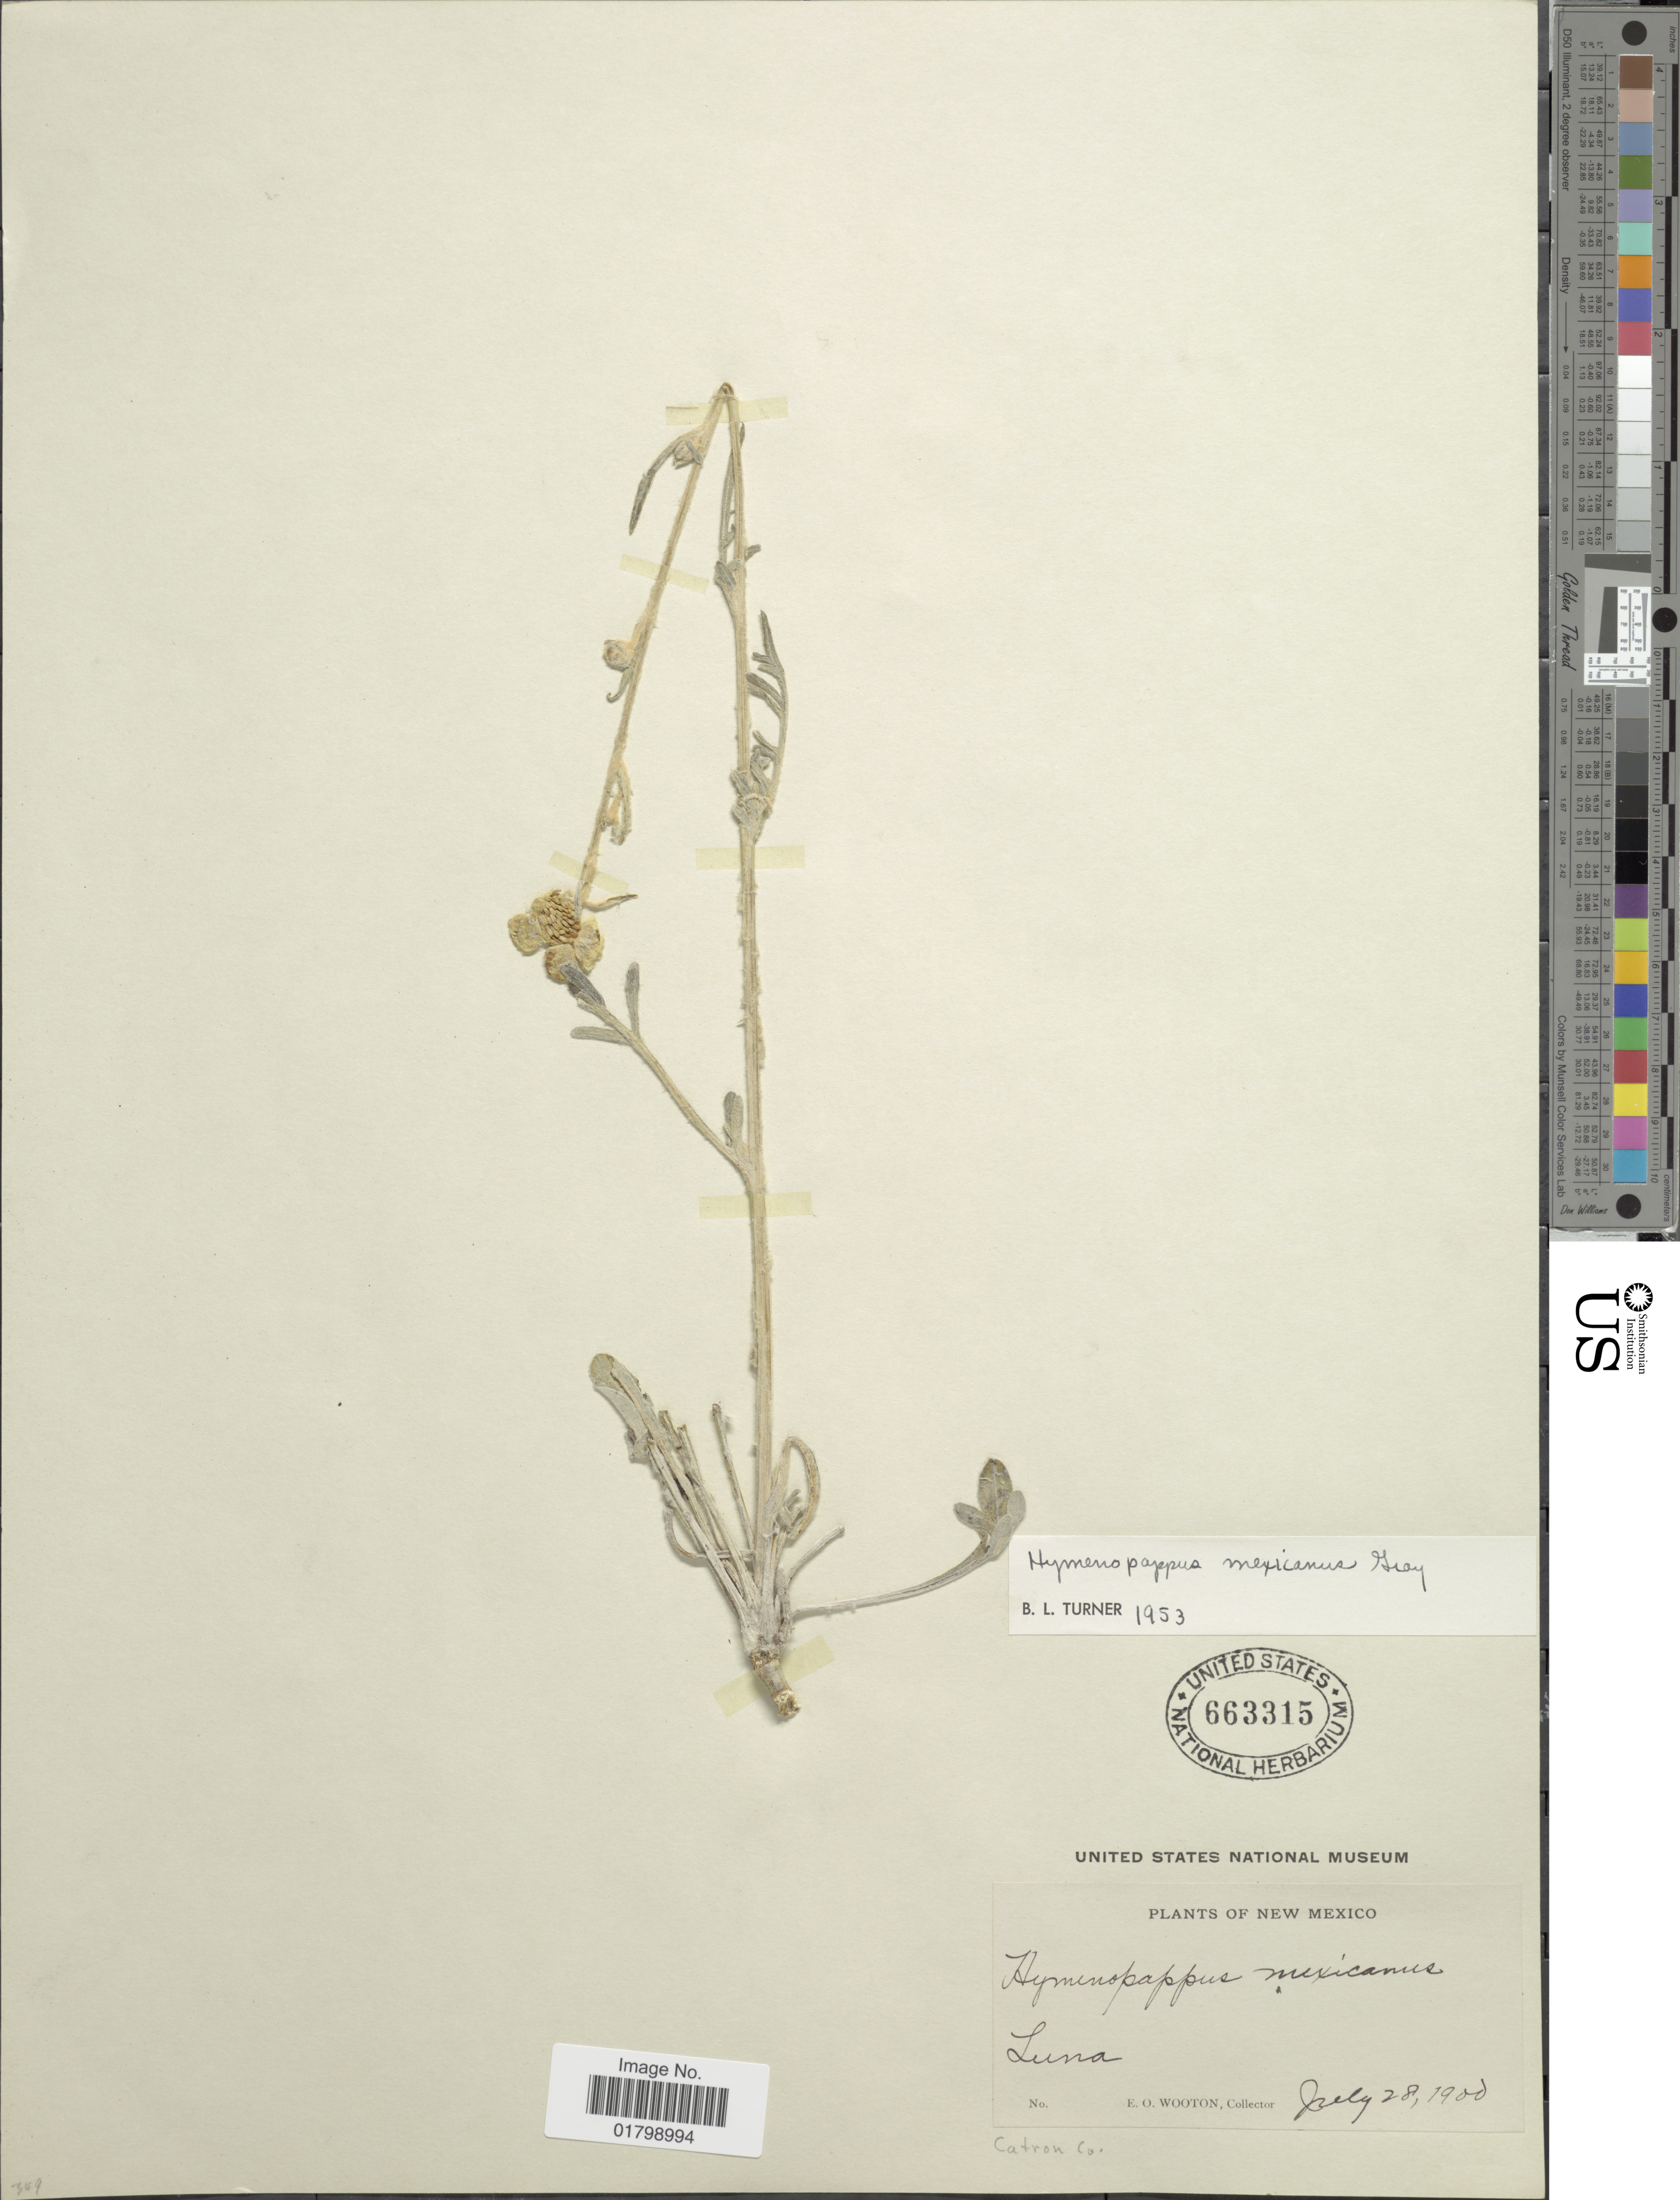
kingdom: Plantae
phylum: Tracheophyta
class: Magnoliopsida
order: Asterales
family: Asteraceae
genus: Hymenopappus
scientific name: Hymenopappus mexicanus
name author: A. Gray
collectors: E. O. Wooton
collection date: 1900-07-28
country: United States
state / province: New Mexico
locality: Luna, Catron Co.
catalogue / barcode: US 663315